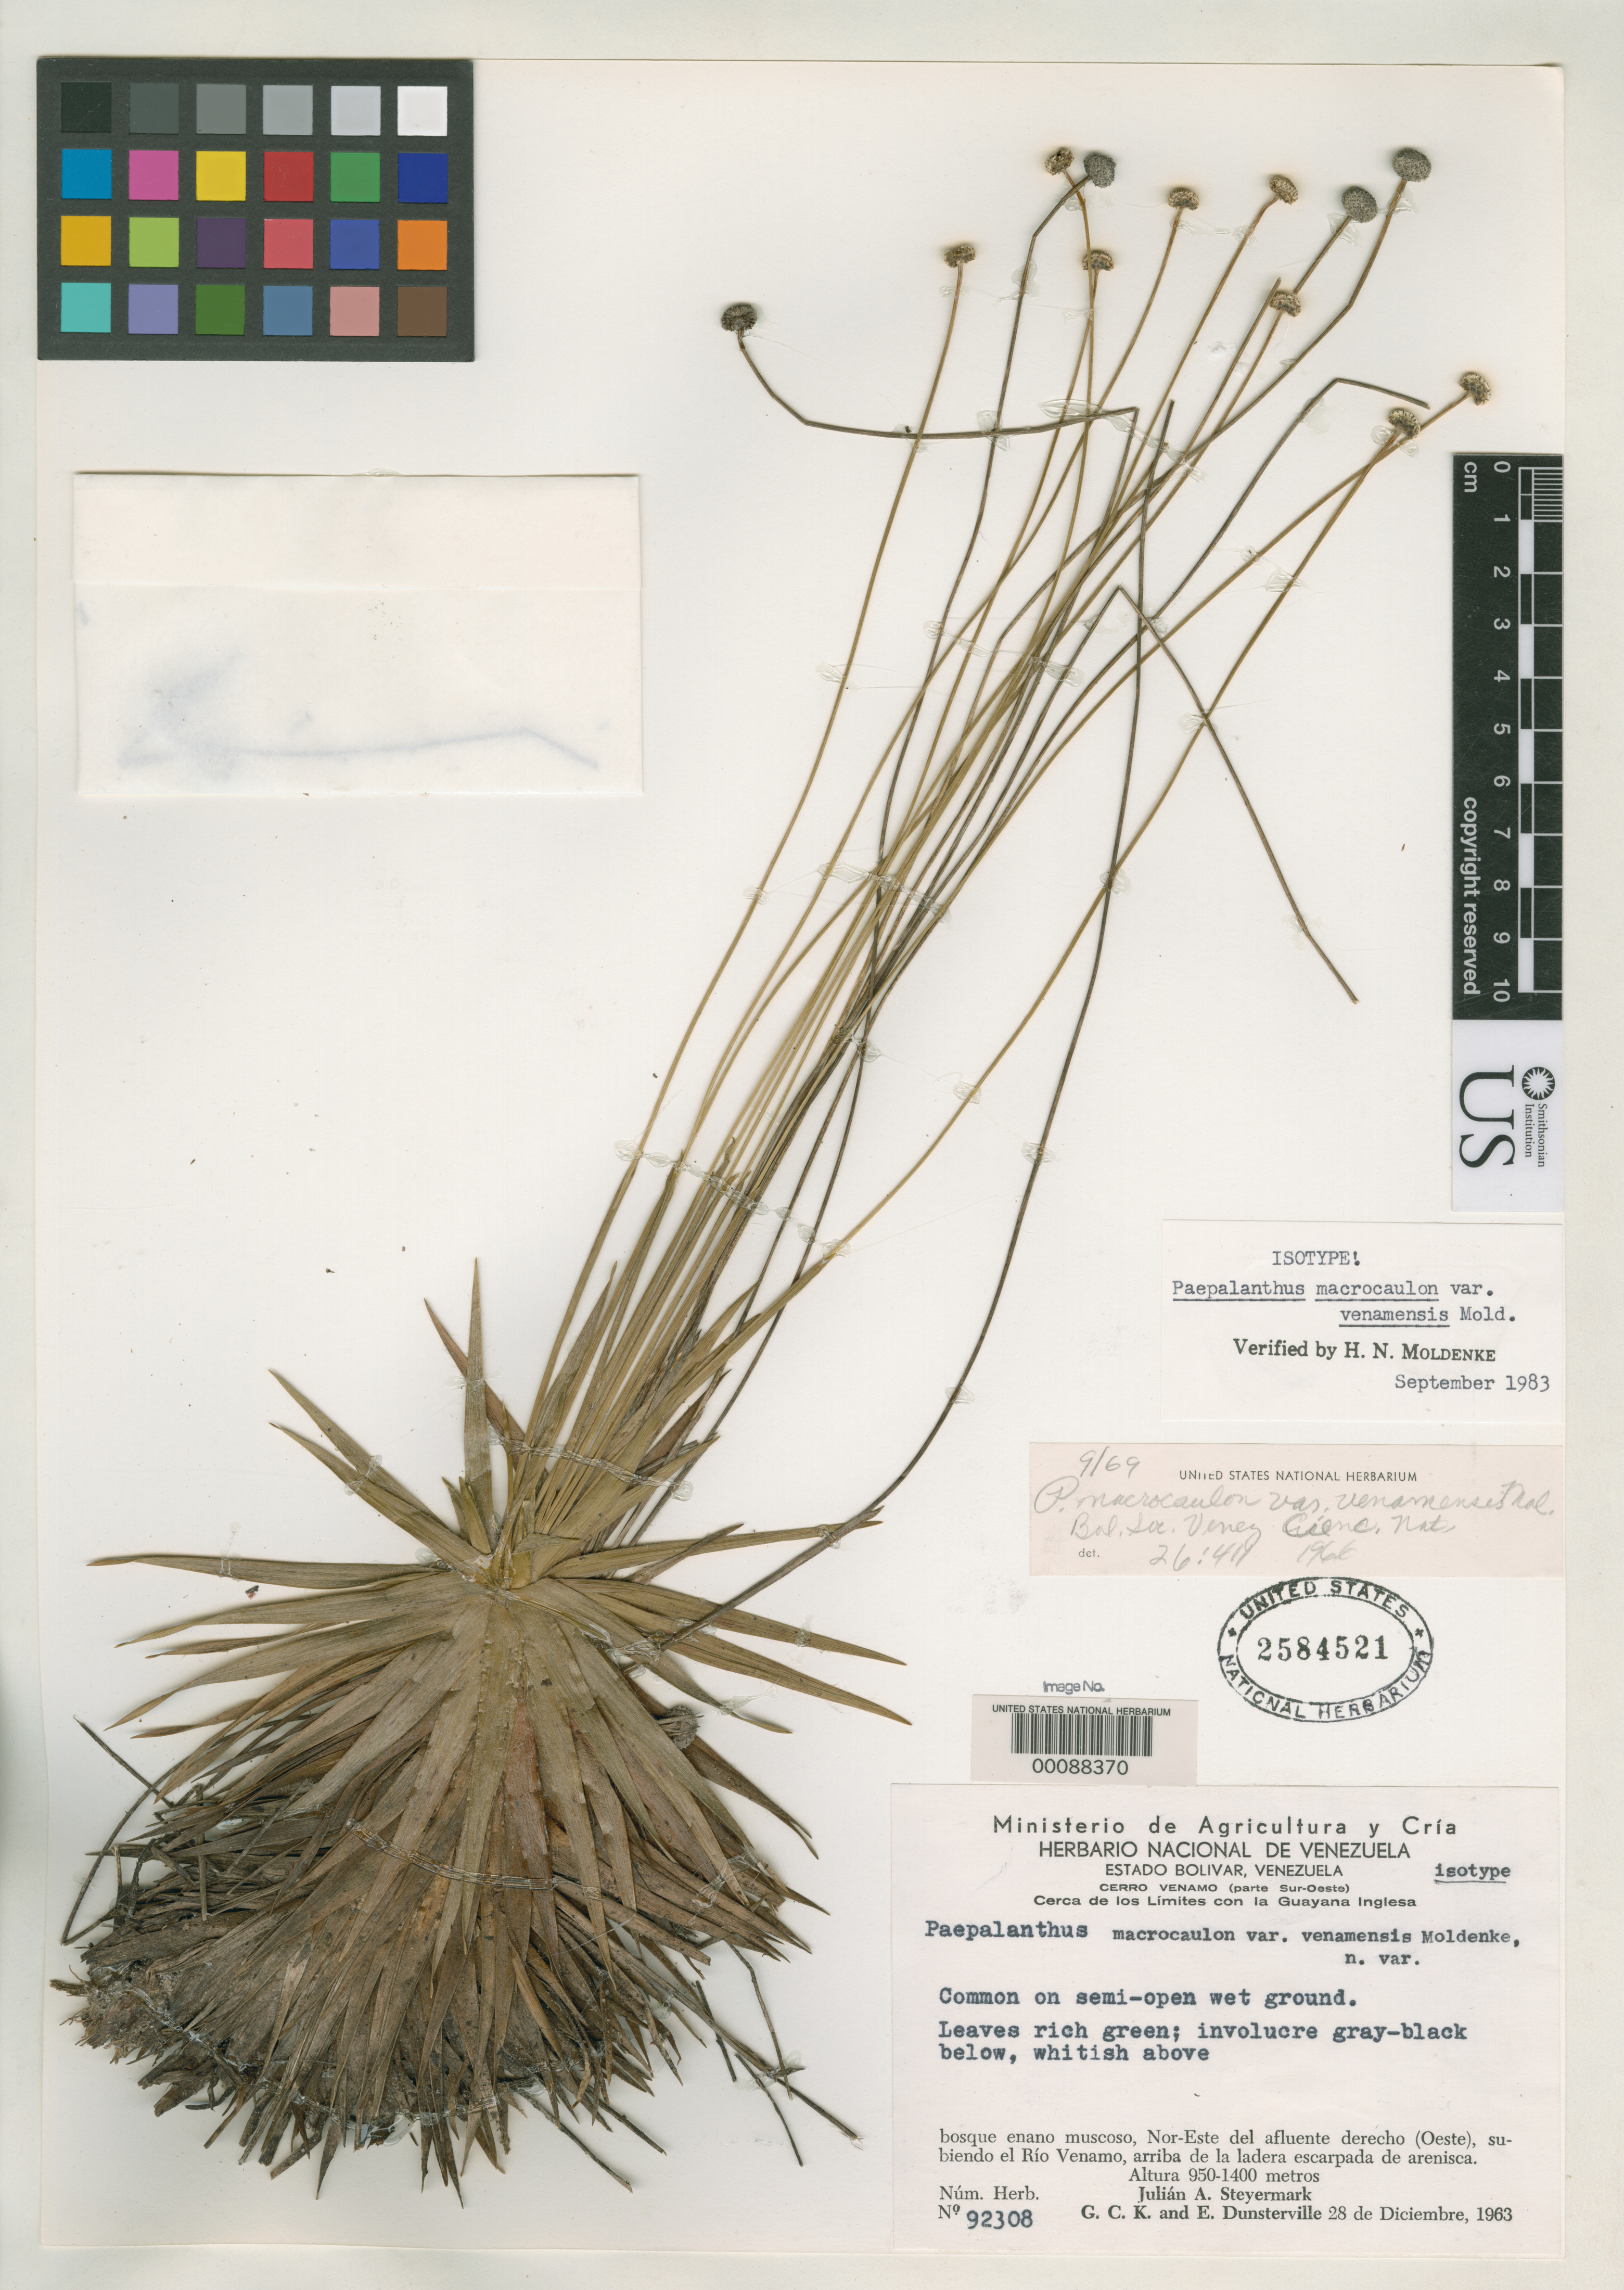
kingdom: Plantae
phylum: Tracheophyta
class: Liliopsida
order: Poales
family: Eriocaulaceae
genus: Paepalanthus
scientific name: Paepalanthus macrocaulon var. venamensis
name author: Moldenke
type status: Isotype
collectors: J. Steyermark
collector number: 92308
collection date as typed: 28 Dec 1963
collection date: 1963-12-28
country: Venezuela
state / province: Bolivar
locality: Cerro Venamo.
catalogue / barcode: US 2584521